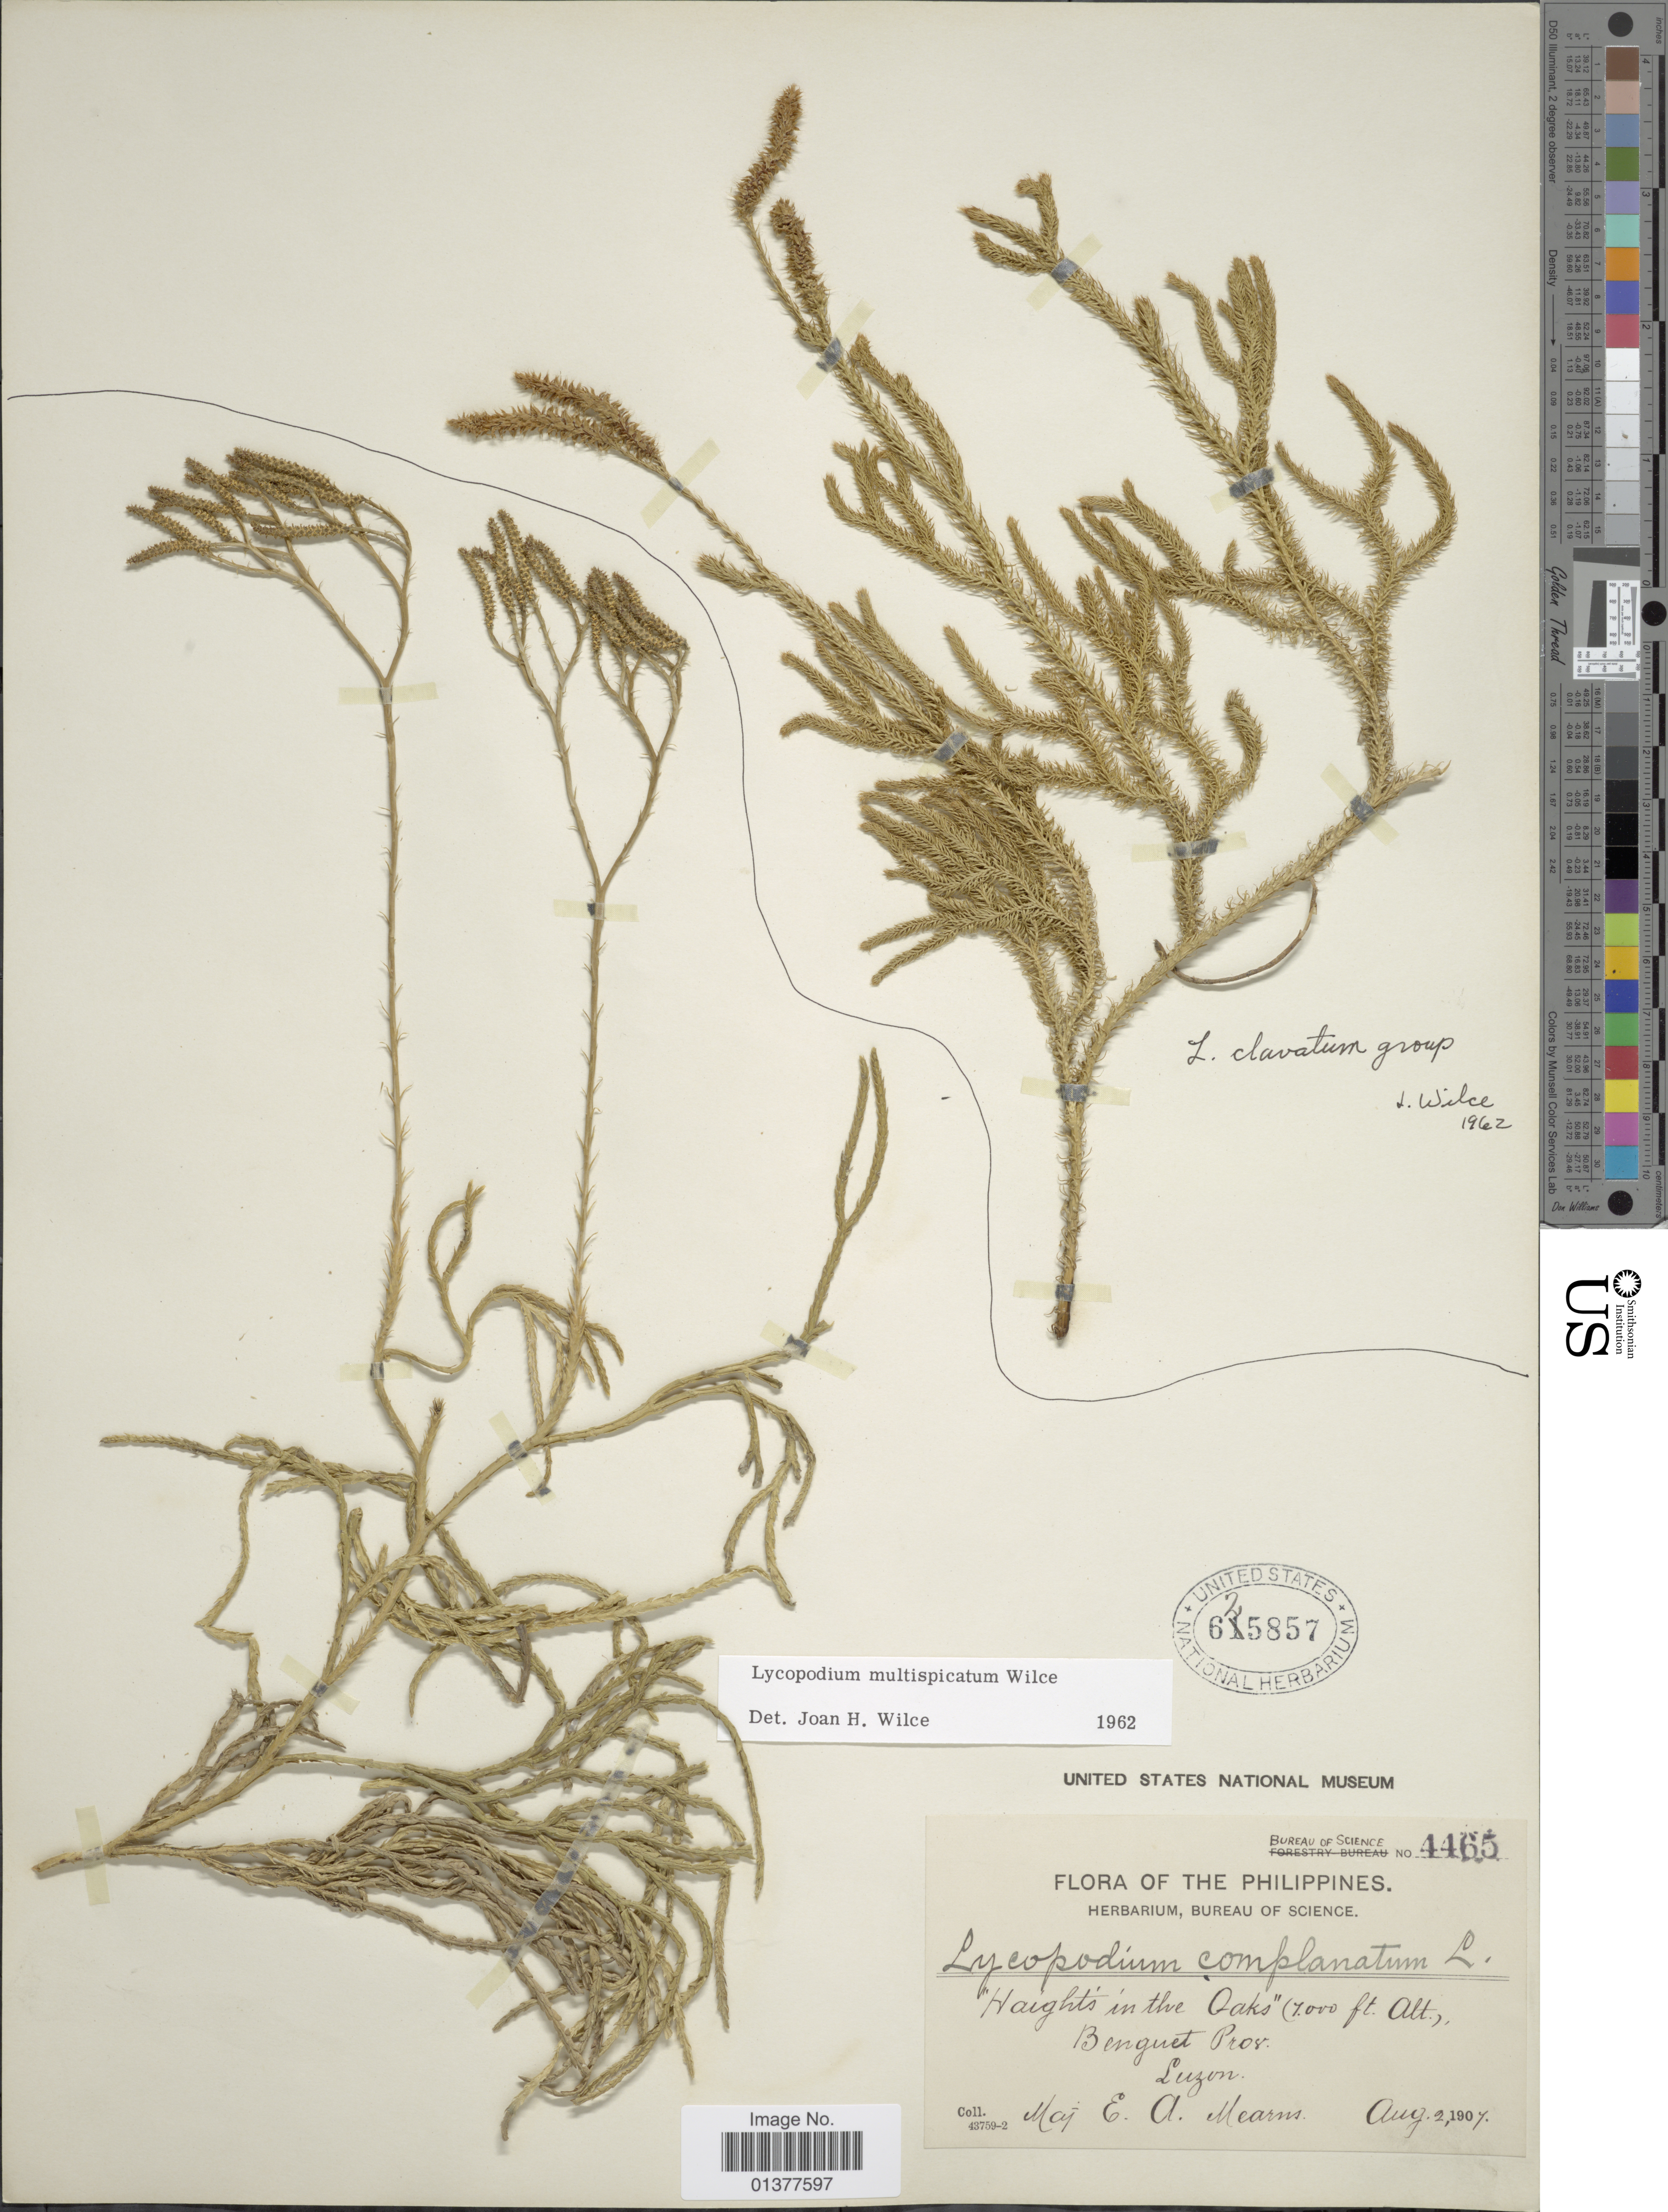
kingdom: Plantae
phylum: Tracheophyta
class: Lycopodiopsida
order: Lycopodiales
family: Lycopodiaceae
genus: Diphasiastrum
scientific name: Diphasiastrum multispicatum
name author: (J.H. Wilce) Holub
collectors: E. A. Mearns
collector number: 4465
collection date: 1907-08-02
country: Philippines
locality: Haights in the Oaks, Benguet Prov Luzon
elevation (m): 2134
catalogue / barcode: US 625857